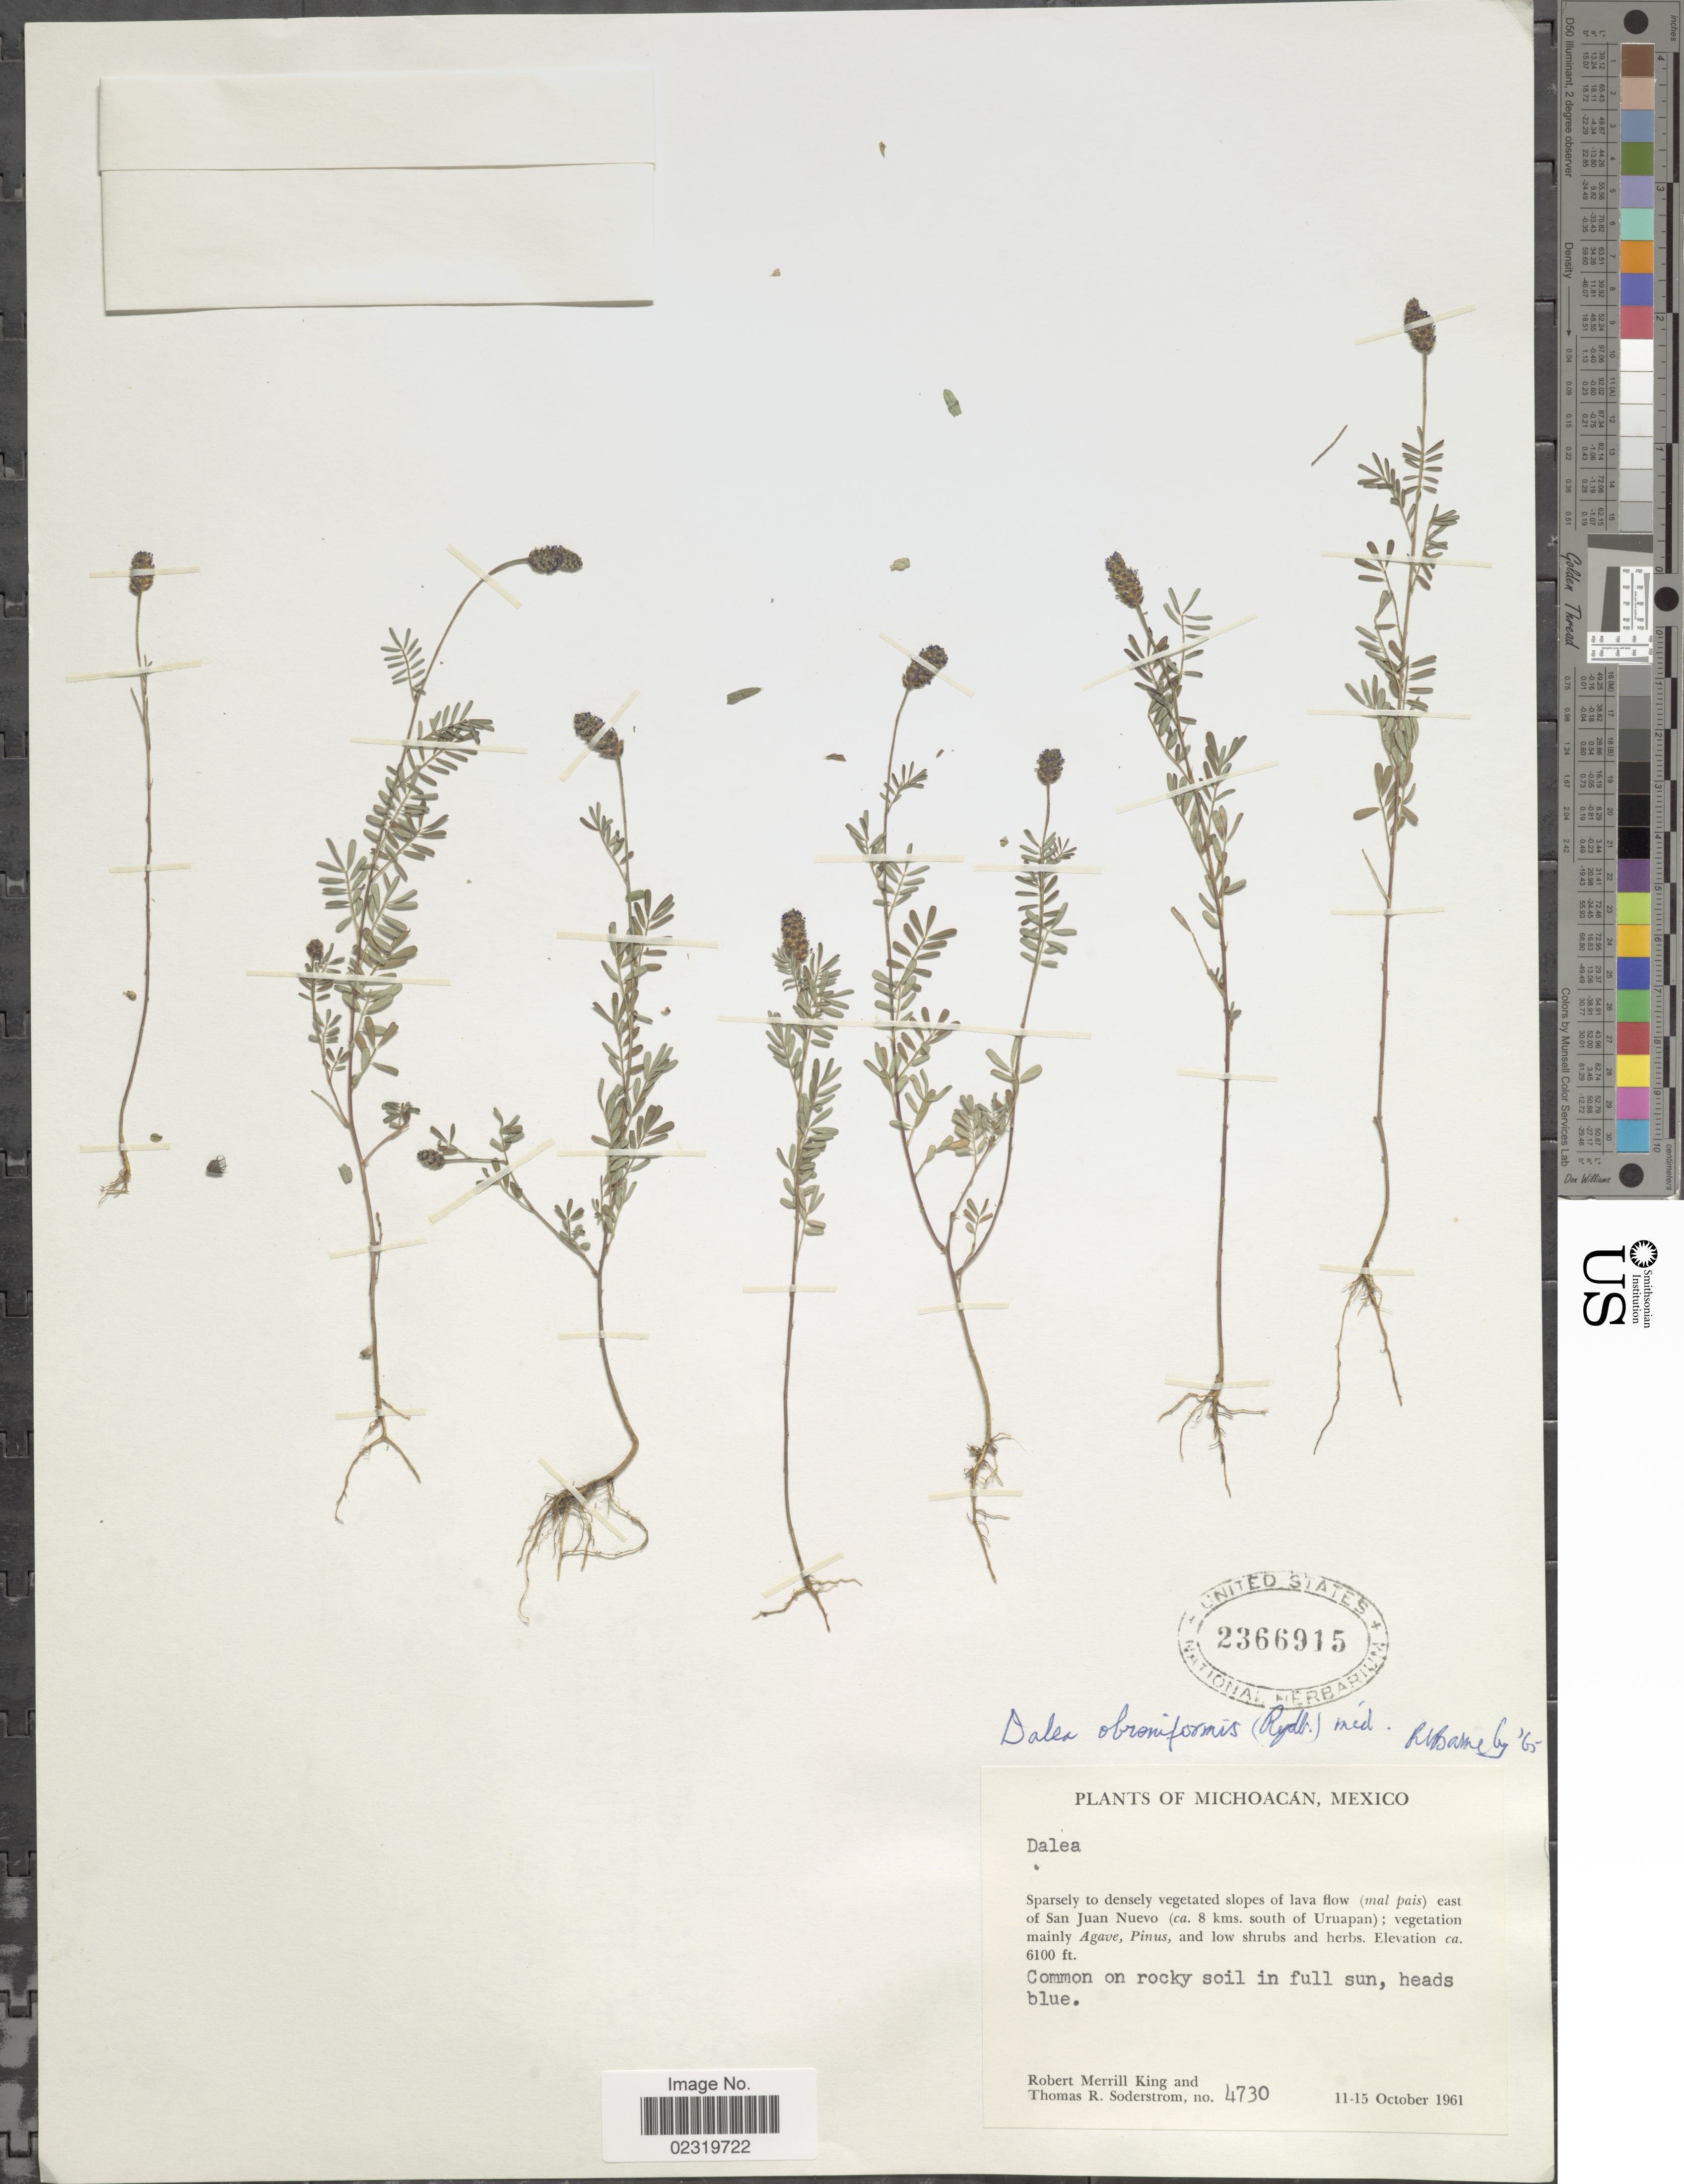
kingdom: Plantae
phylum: Tracheophyta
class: Magnoliopsida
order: Fabales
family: Fabaceae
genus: Dalea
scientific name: Dalea obreniformis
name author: (Rydb.) Barneby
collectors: R. M. King & T. R. Soderstrom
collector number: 4730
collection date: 1961-10-11/1961-10-15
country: Mexico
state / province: Michoacán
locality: East of San Juan Nuevo (ca 8 kms south of Uruapan)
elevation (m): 1859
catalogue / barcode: US 2366915